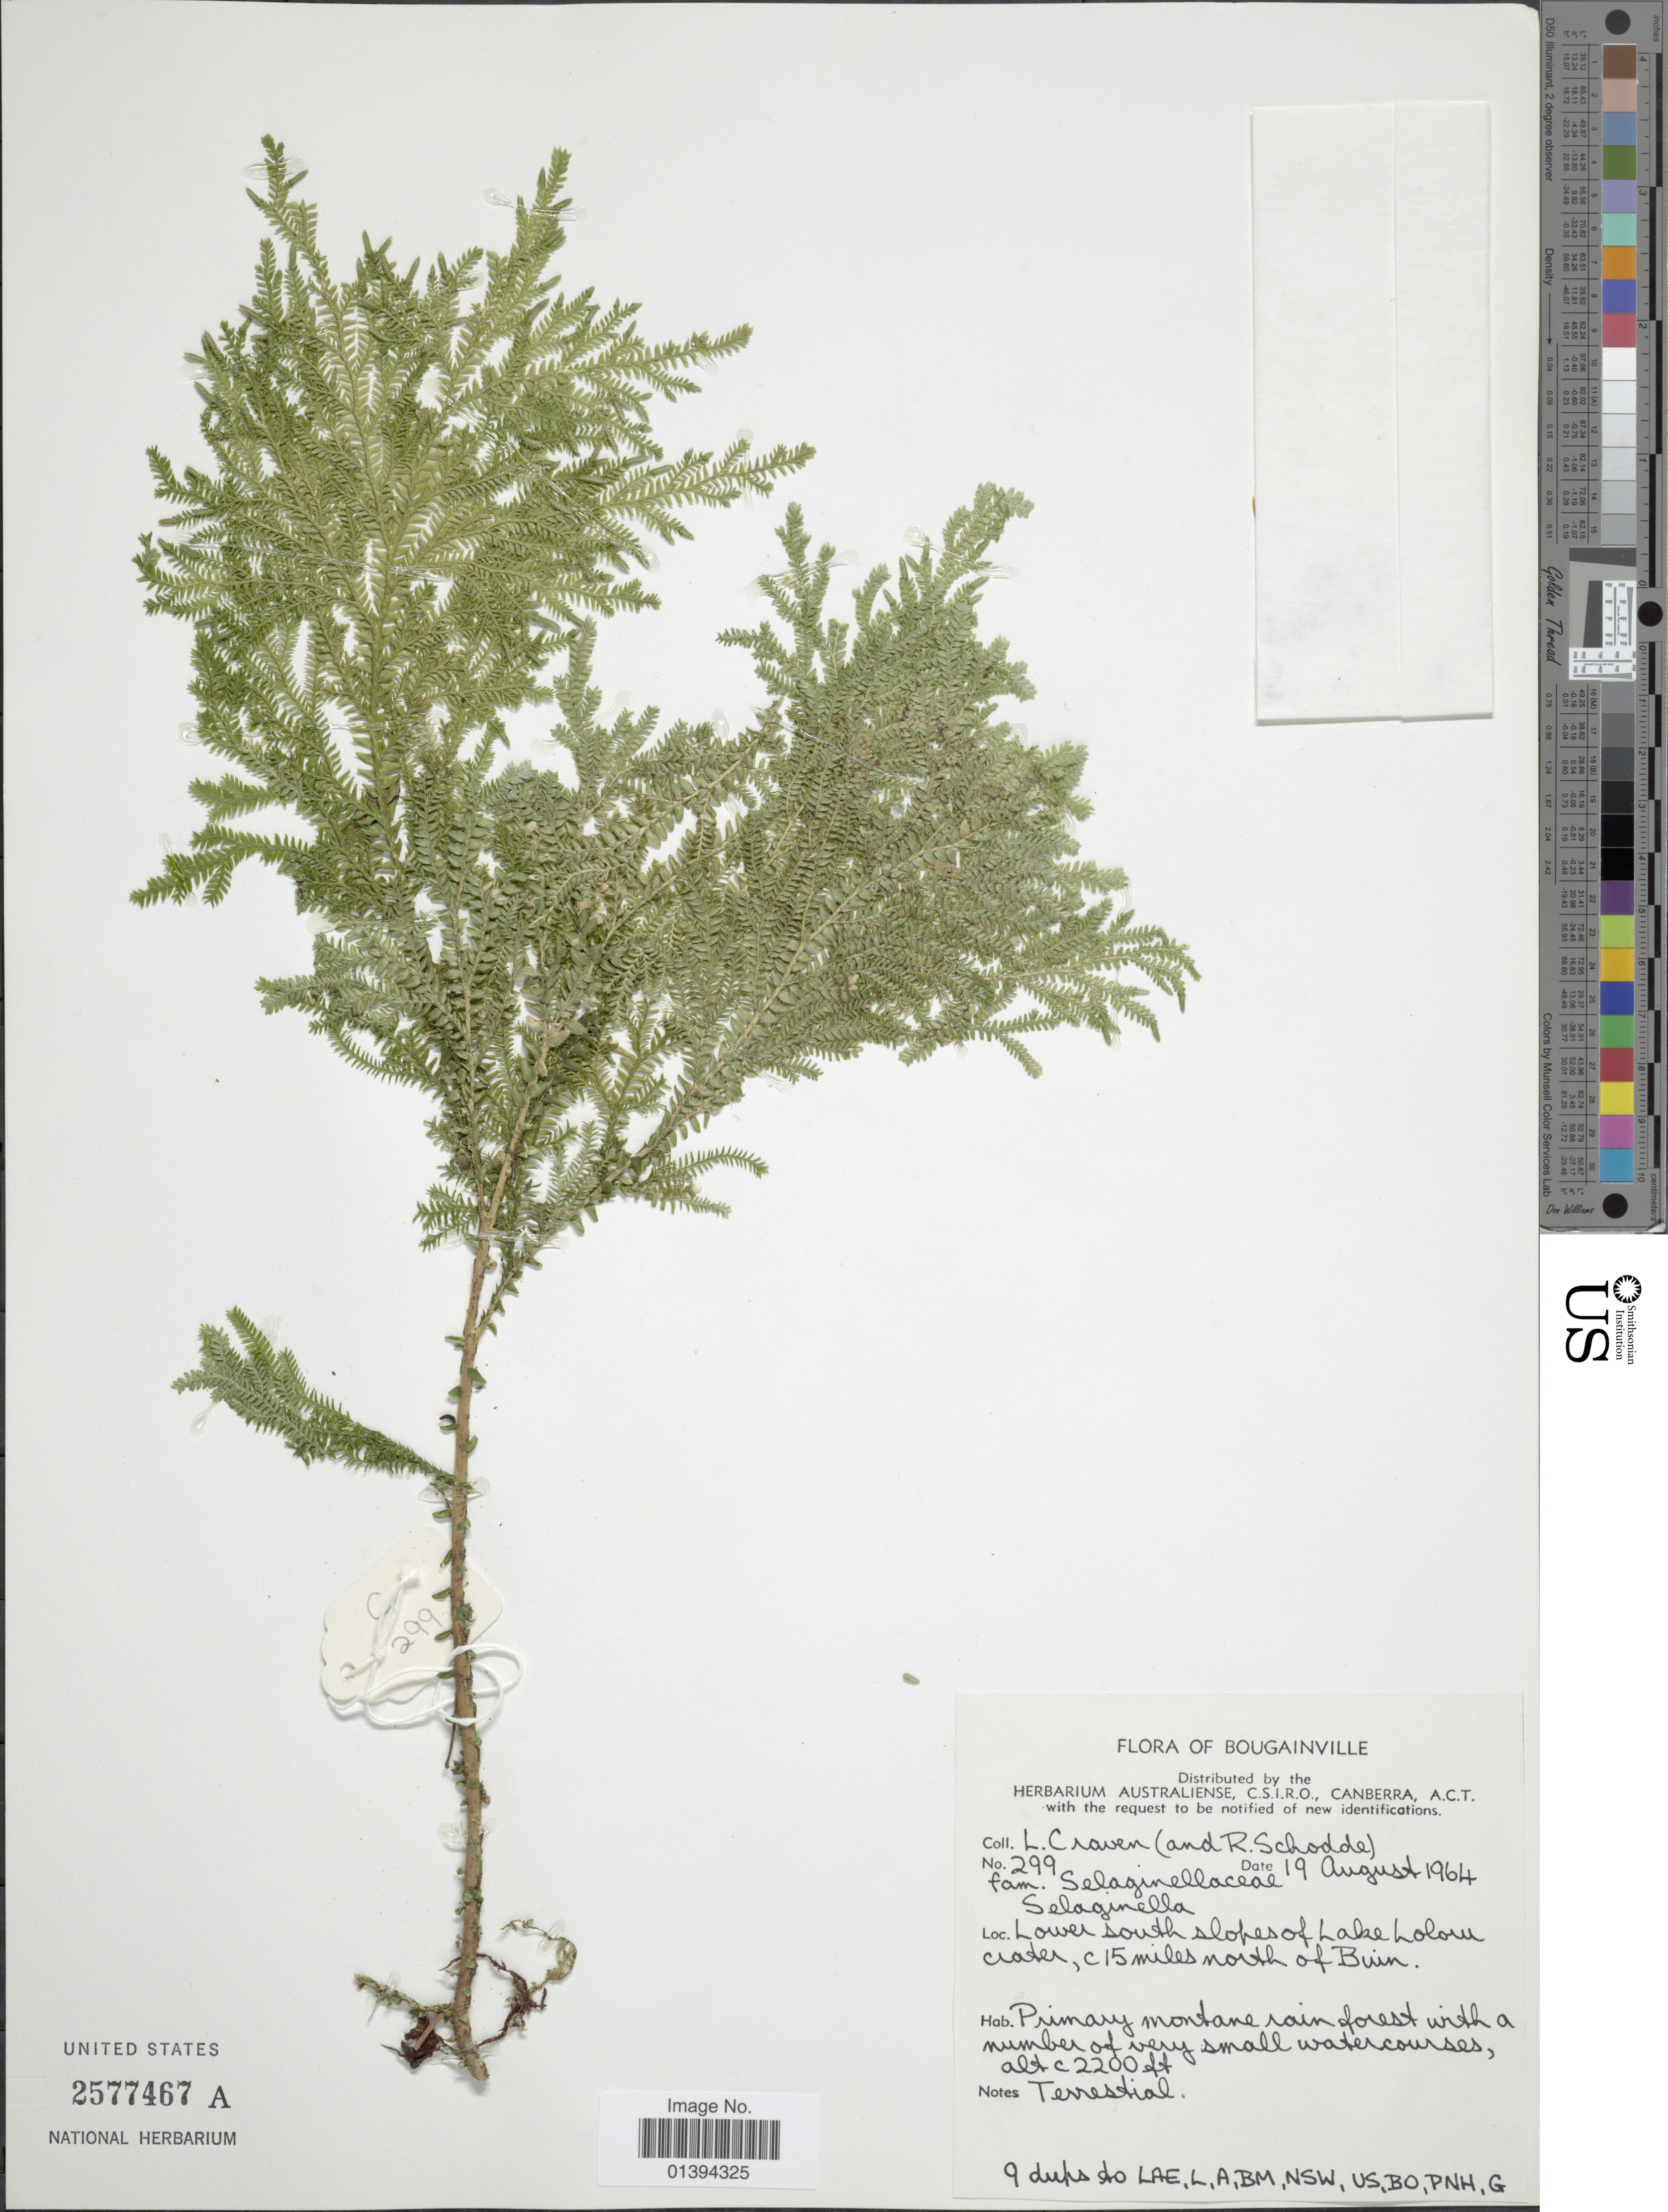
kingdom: Plantae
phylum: Tracheophyta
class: Lycopodiopsida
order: Selaginellales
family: Selaginellaceae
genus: Selaginella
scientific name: Selaginella sp.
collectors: L. A. Craven & R. Schodde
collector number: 299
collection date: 1964-08-19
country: Papua New Guinea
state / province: Bougainville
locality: Lower south slopes of Lake Lolow crater, c 15miles north of Buin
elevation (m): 671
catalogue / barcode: US 2577467A